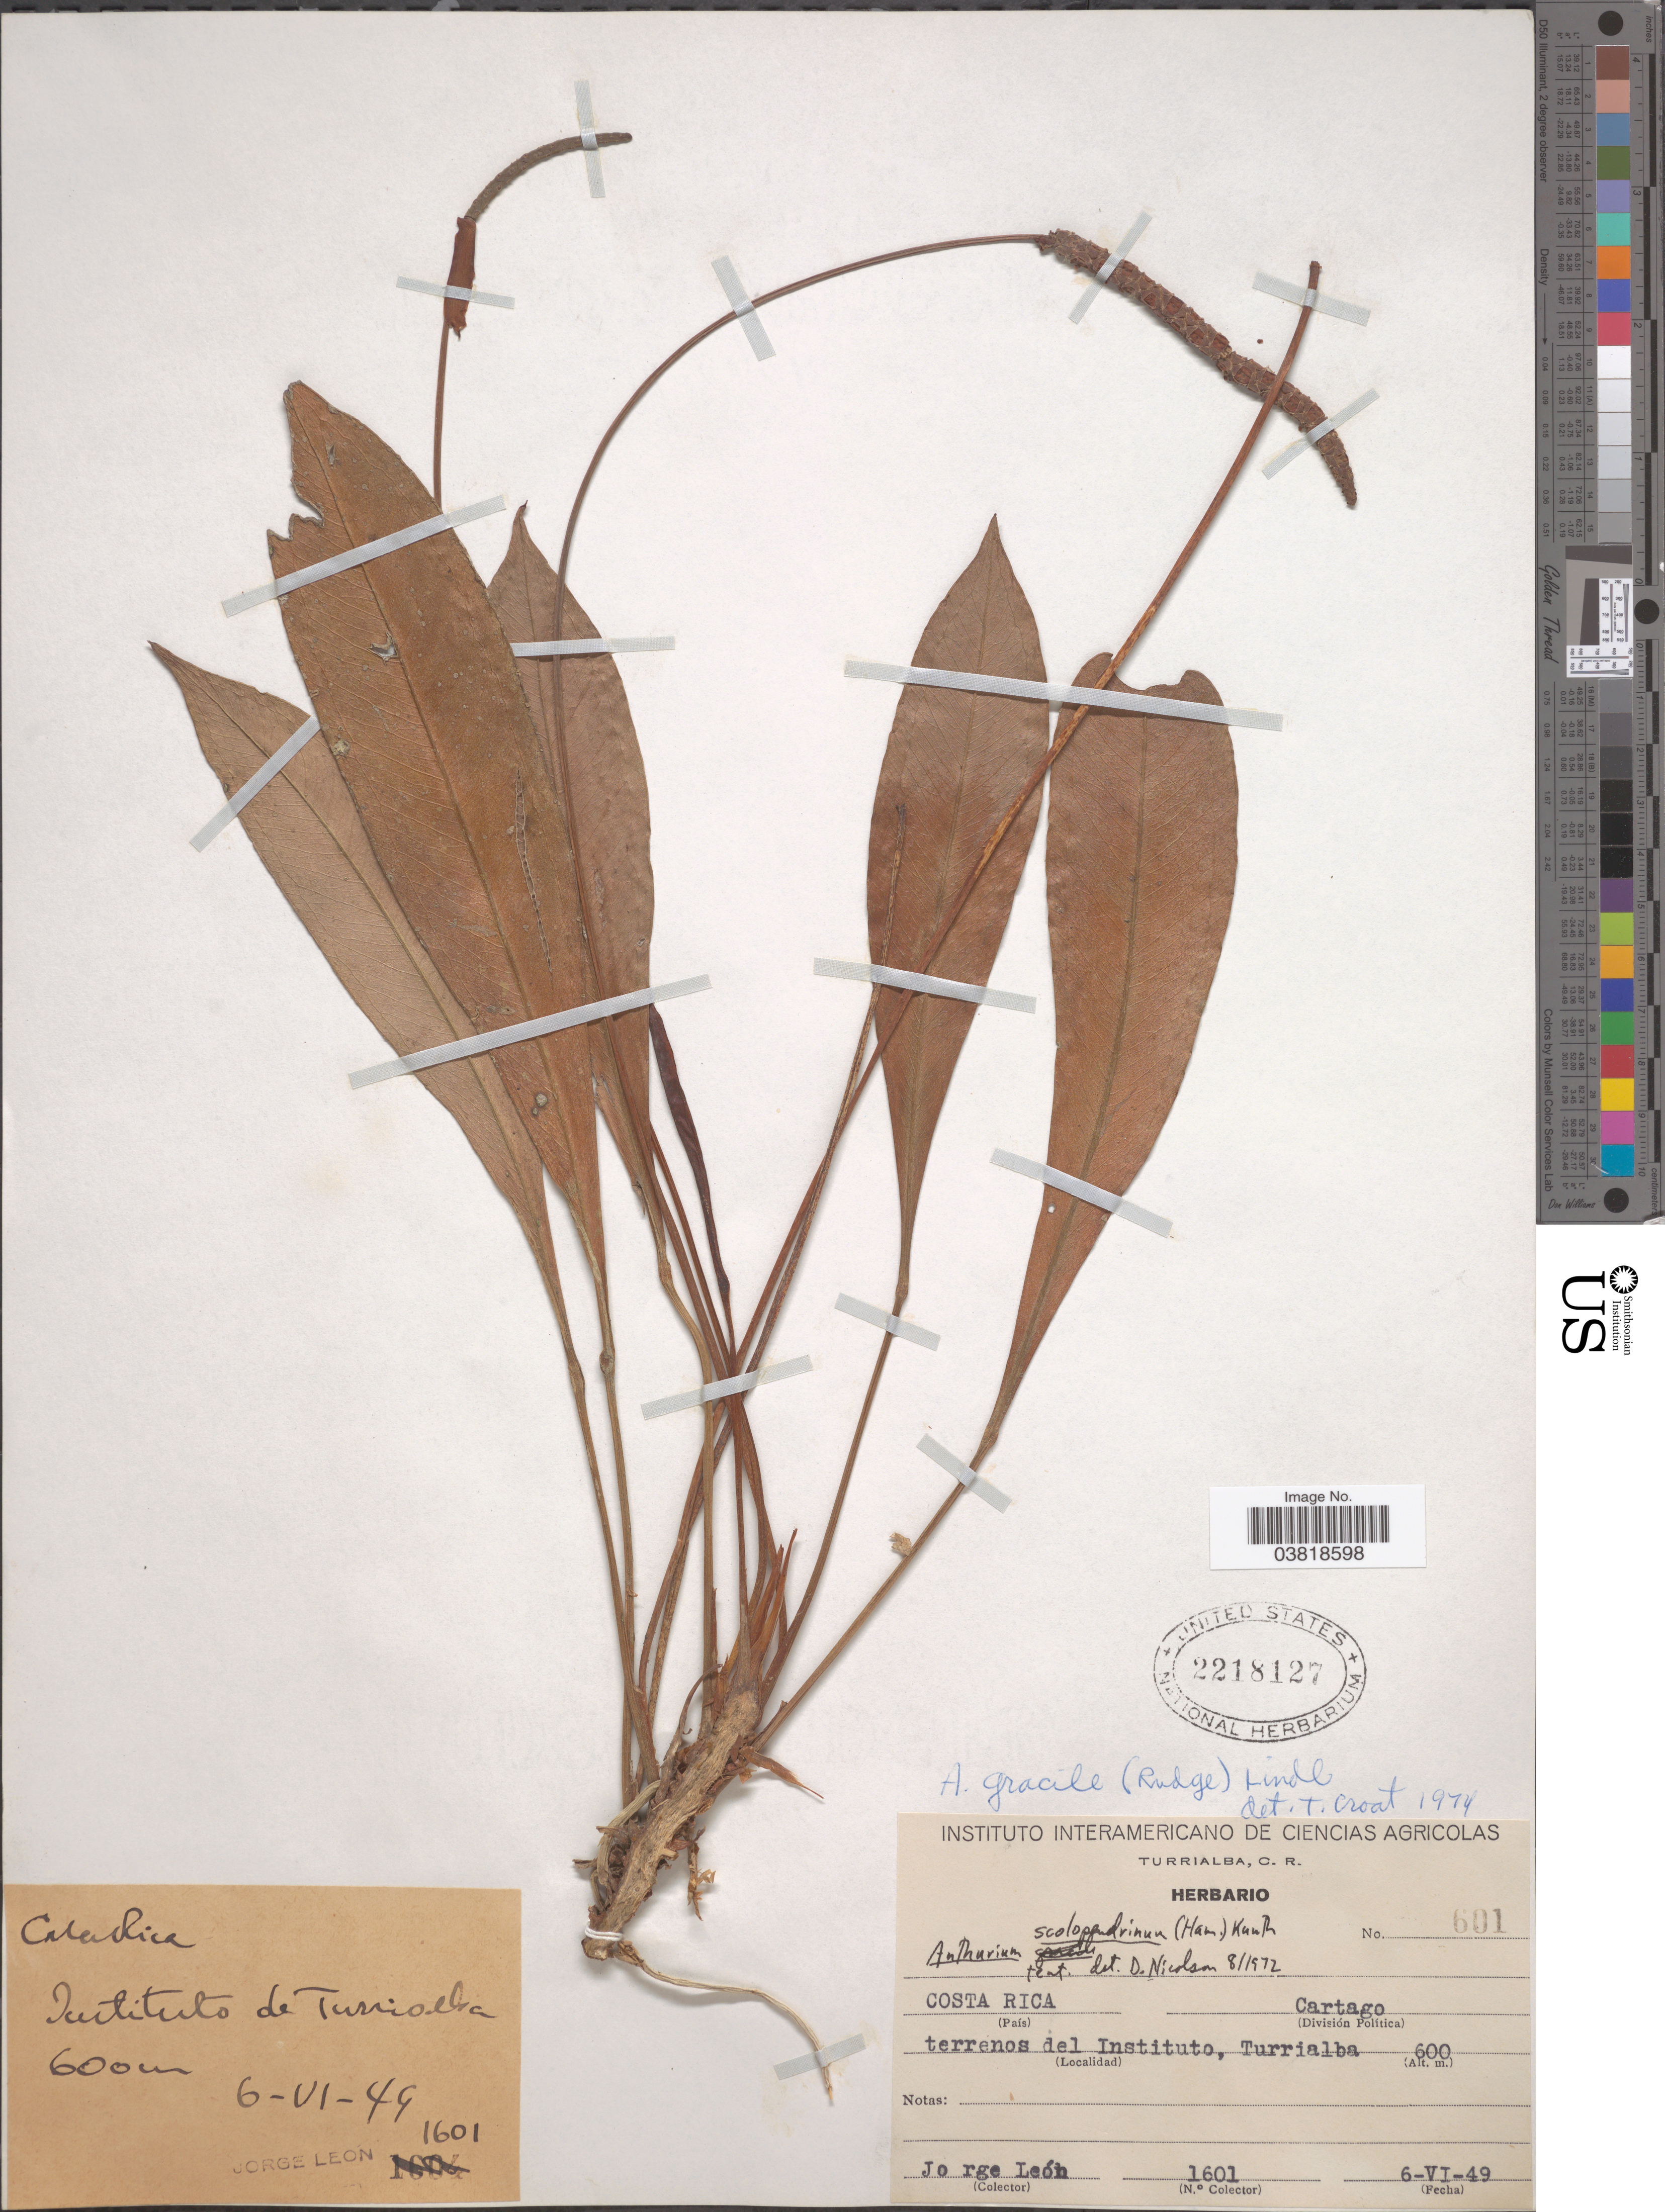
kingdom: Plantae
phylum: Tracheophyta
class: Liliopsida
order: Alismatales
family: Araceae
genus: Anthurium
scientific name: Anthurium gracile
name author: (Rudge) Schott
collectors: J. León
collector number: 1601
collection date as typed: Transcribed d/m/y: 6/6/49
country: Costa Rica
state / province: Cartago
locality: Terrenos del Instituto, Turrialba.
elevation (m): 600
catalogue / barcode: US 2218127